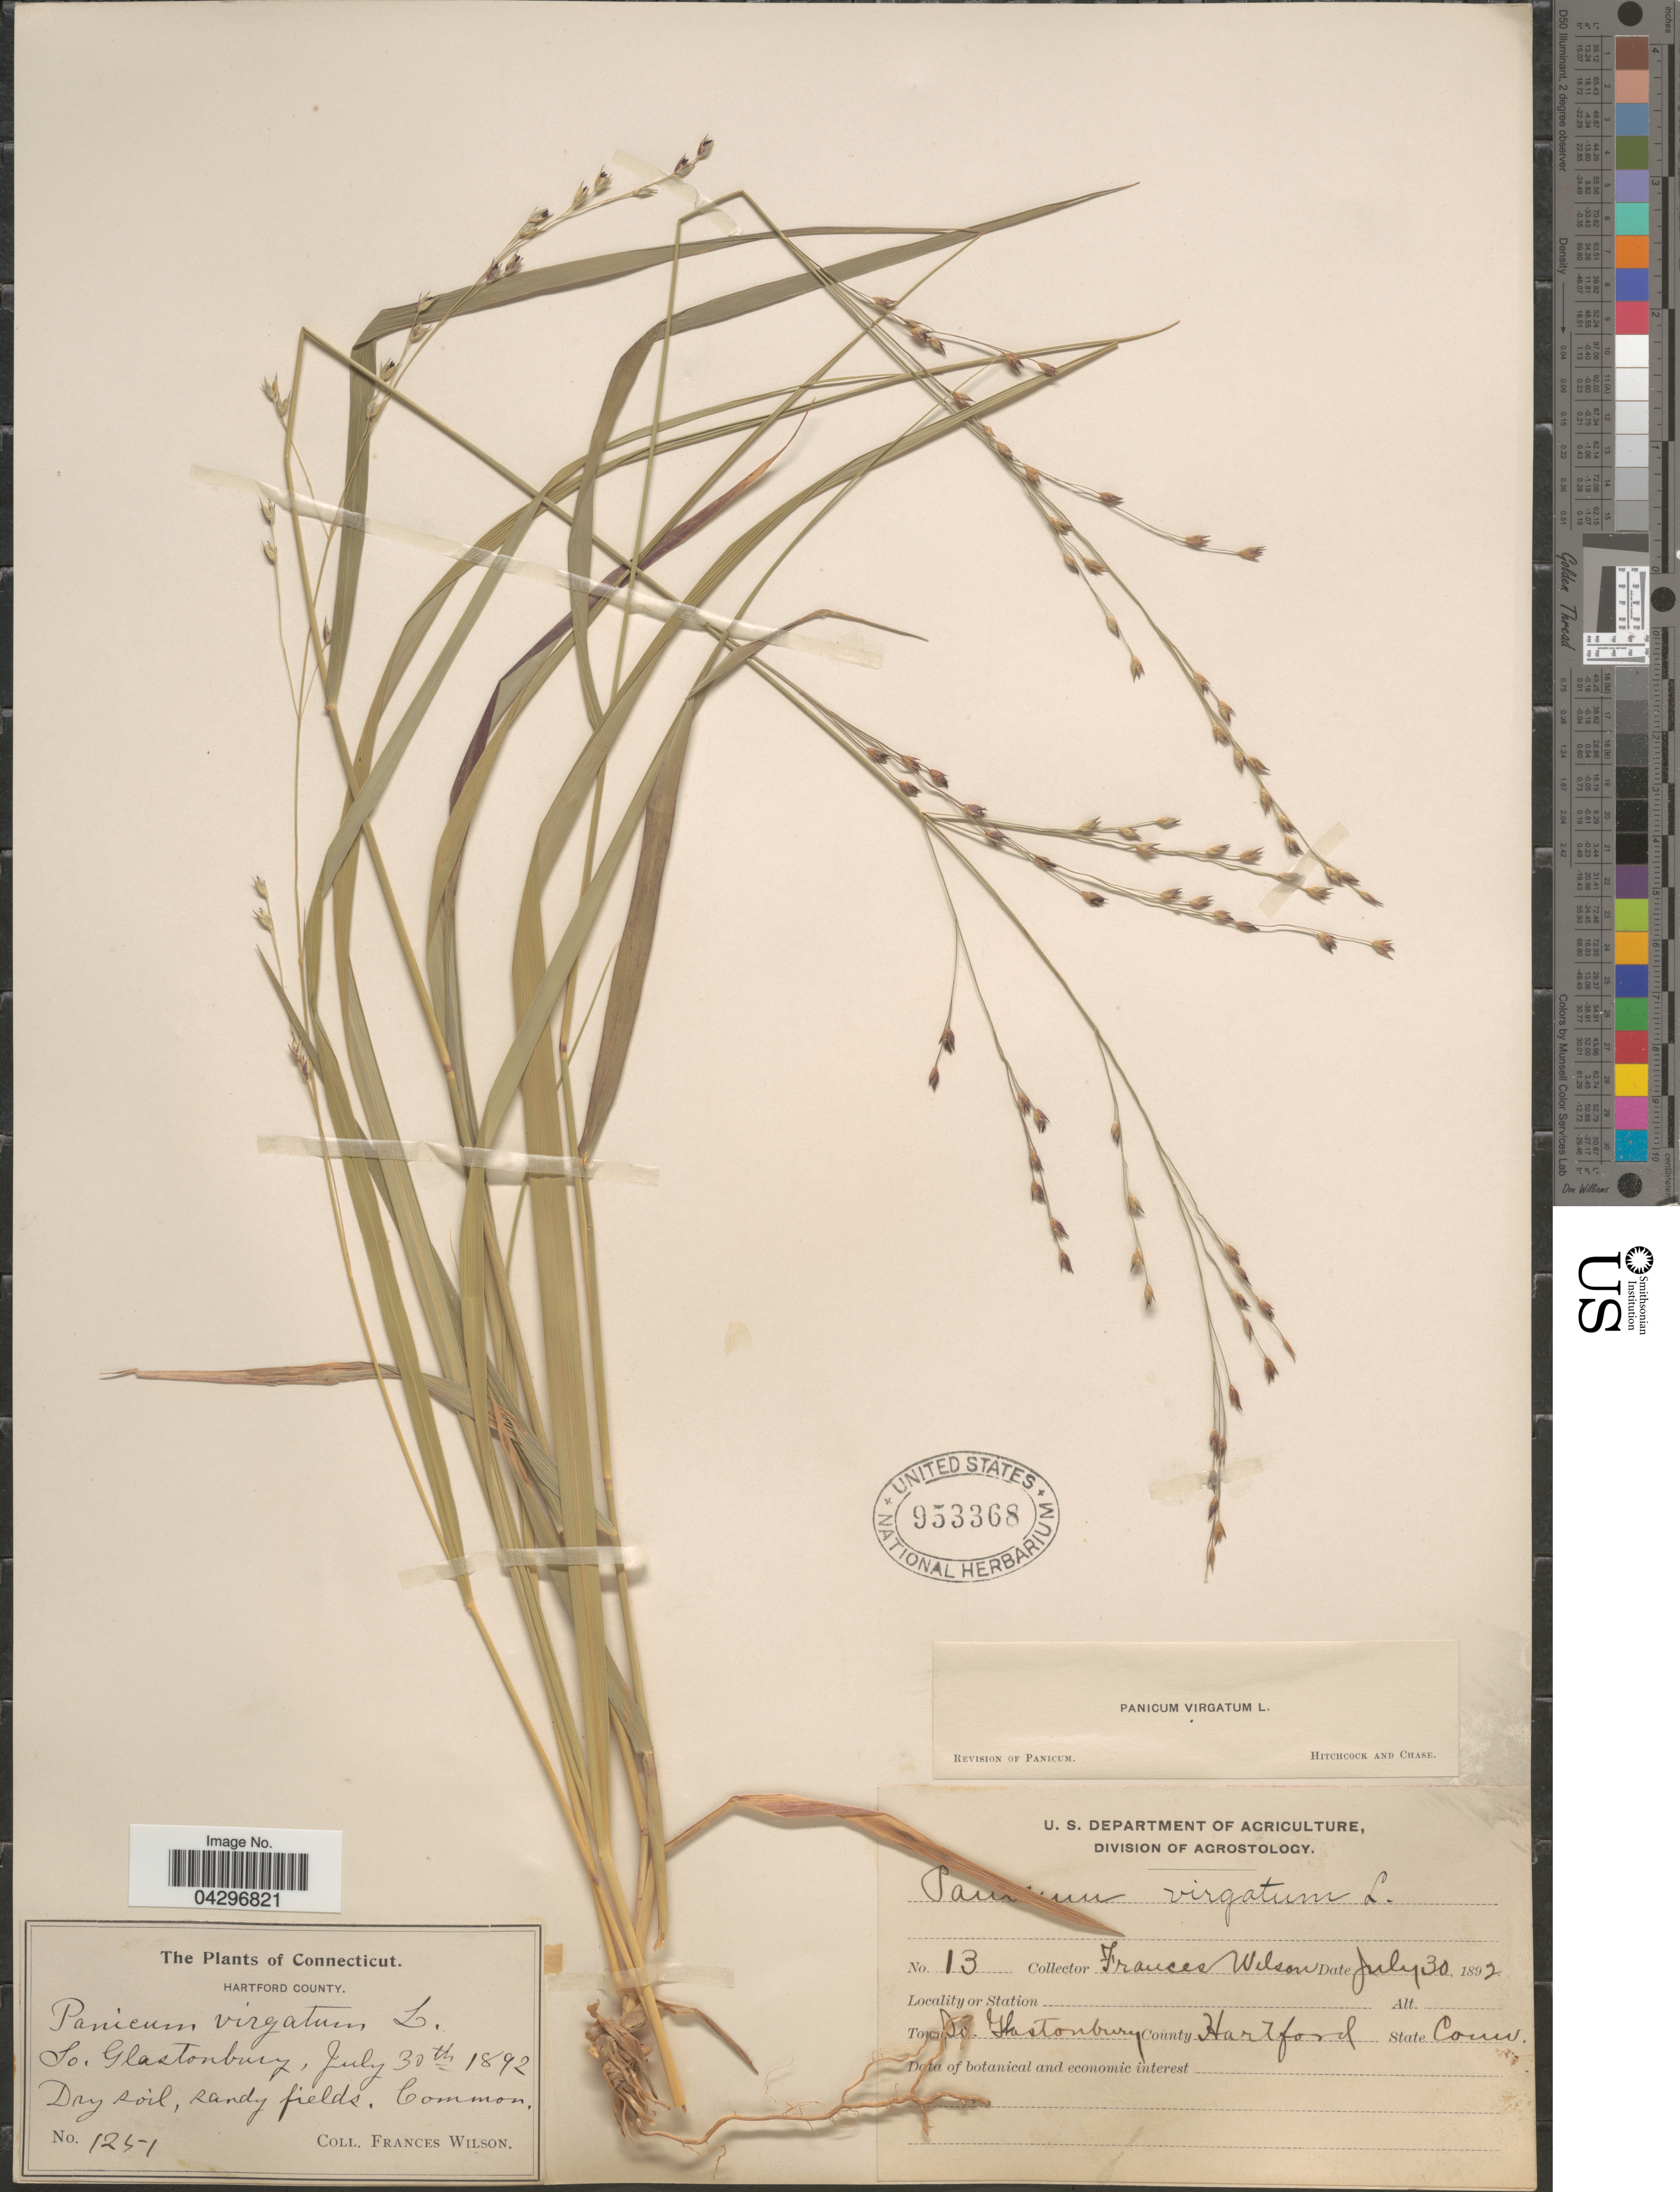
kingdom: Plantae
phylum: Tracheophyta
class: Liliopsida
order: Poales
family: Poaceae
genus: Panicum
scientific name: Panicum virgatum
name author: L.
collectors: F. Wilson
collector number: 1251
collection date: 1892-07-30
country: United States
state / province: Connecticut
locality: Hartford County. So. Glastonburg.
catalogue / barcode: US 953368